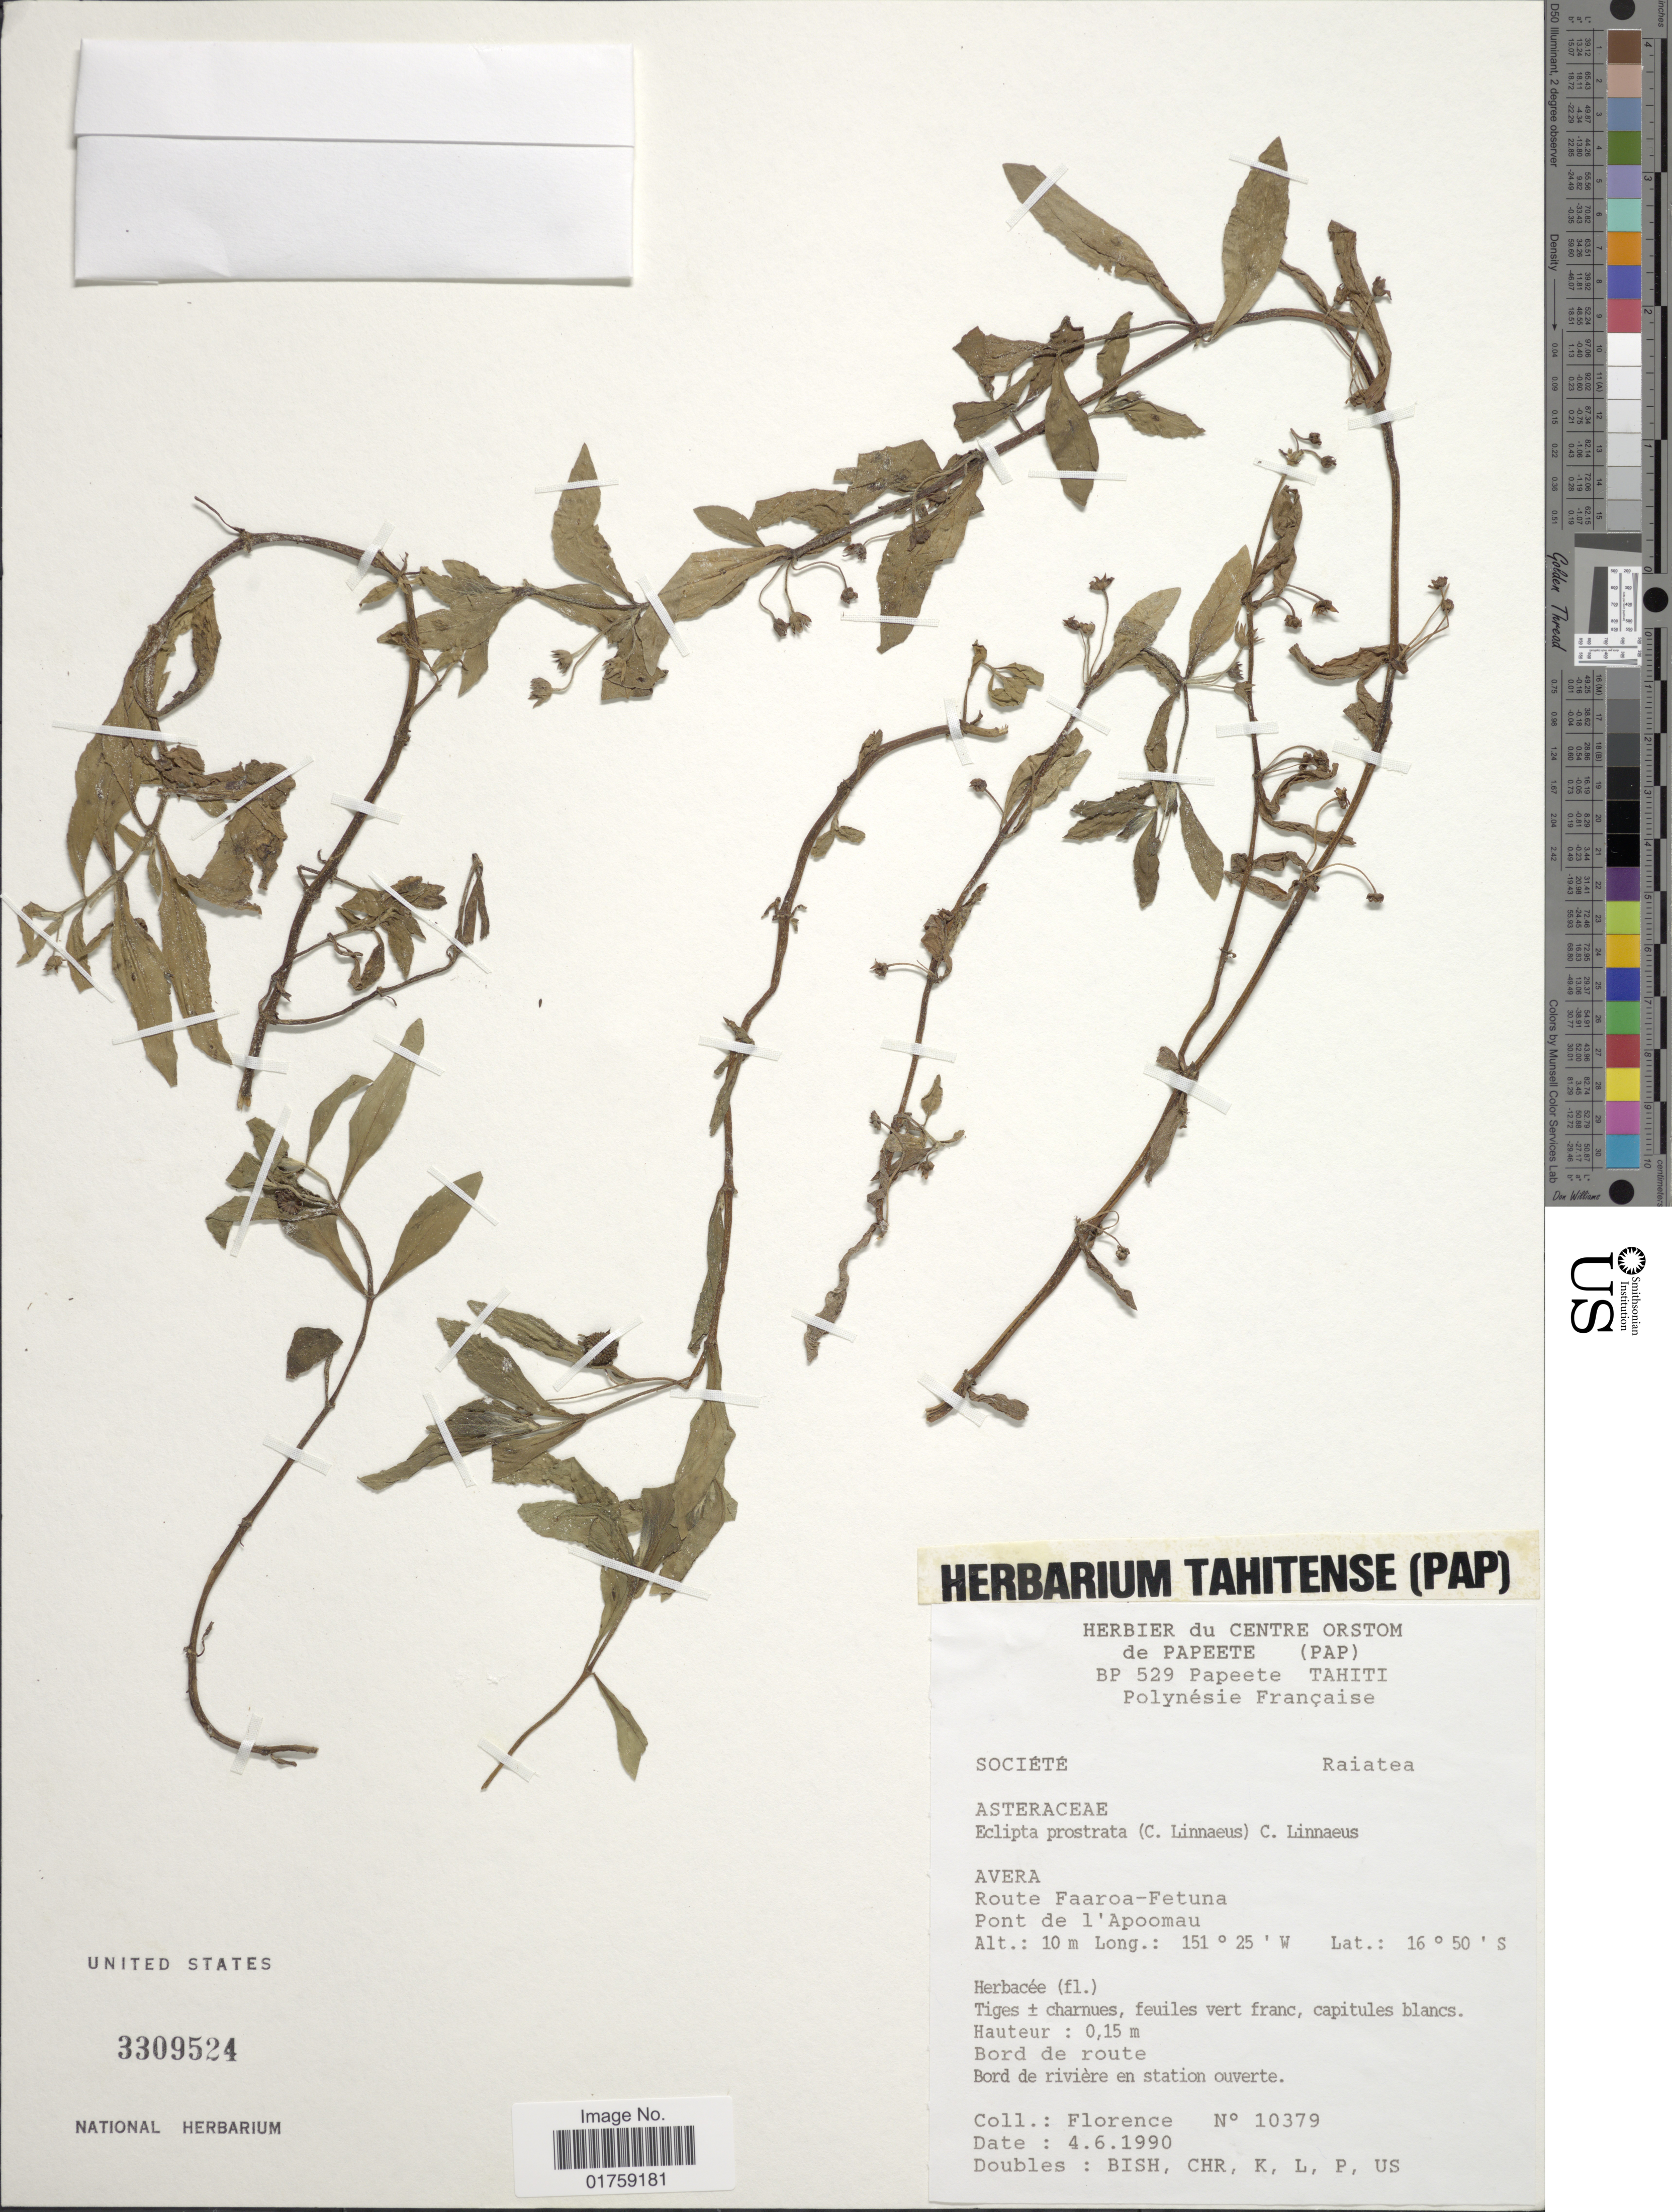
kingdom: Plantae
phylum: Tracheophyta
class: Magnoliopsida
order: Asterales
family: Asteraceae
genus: Eclipta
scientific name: Eclipta prostrata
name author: (L.) L.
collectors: -. Florence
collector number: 10379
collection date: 1990-06-04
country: French Polynesia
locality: Polynesie Française. Avera, Route Faaroa-Fetuna. Pont de l'Apoomau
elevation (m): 10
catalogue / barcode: US 3309524